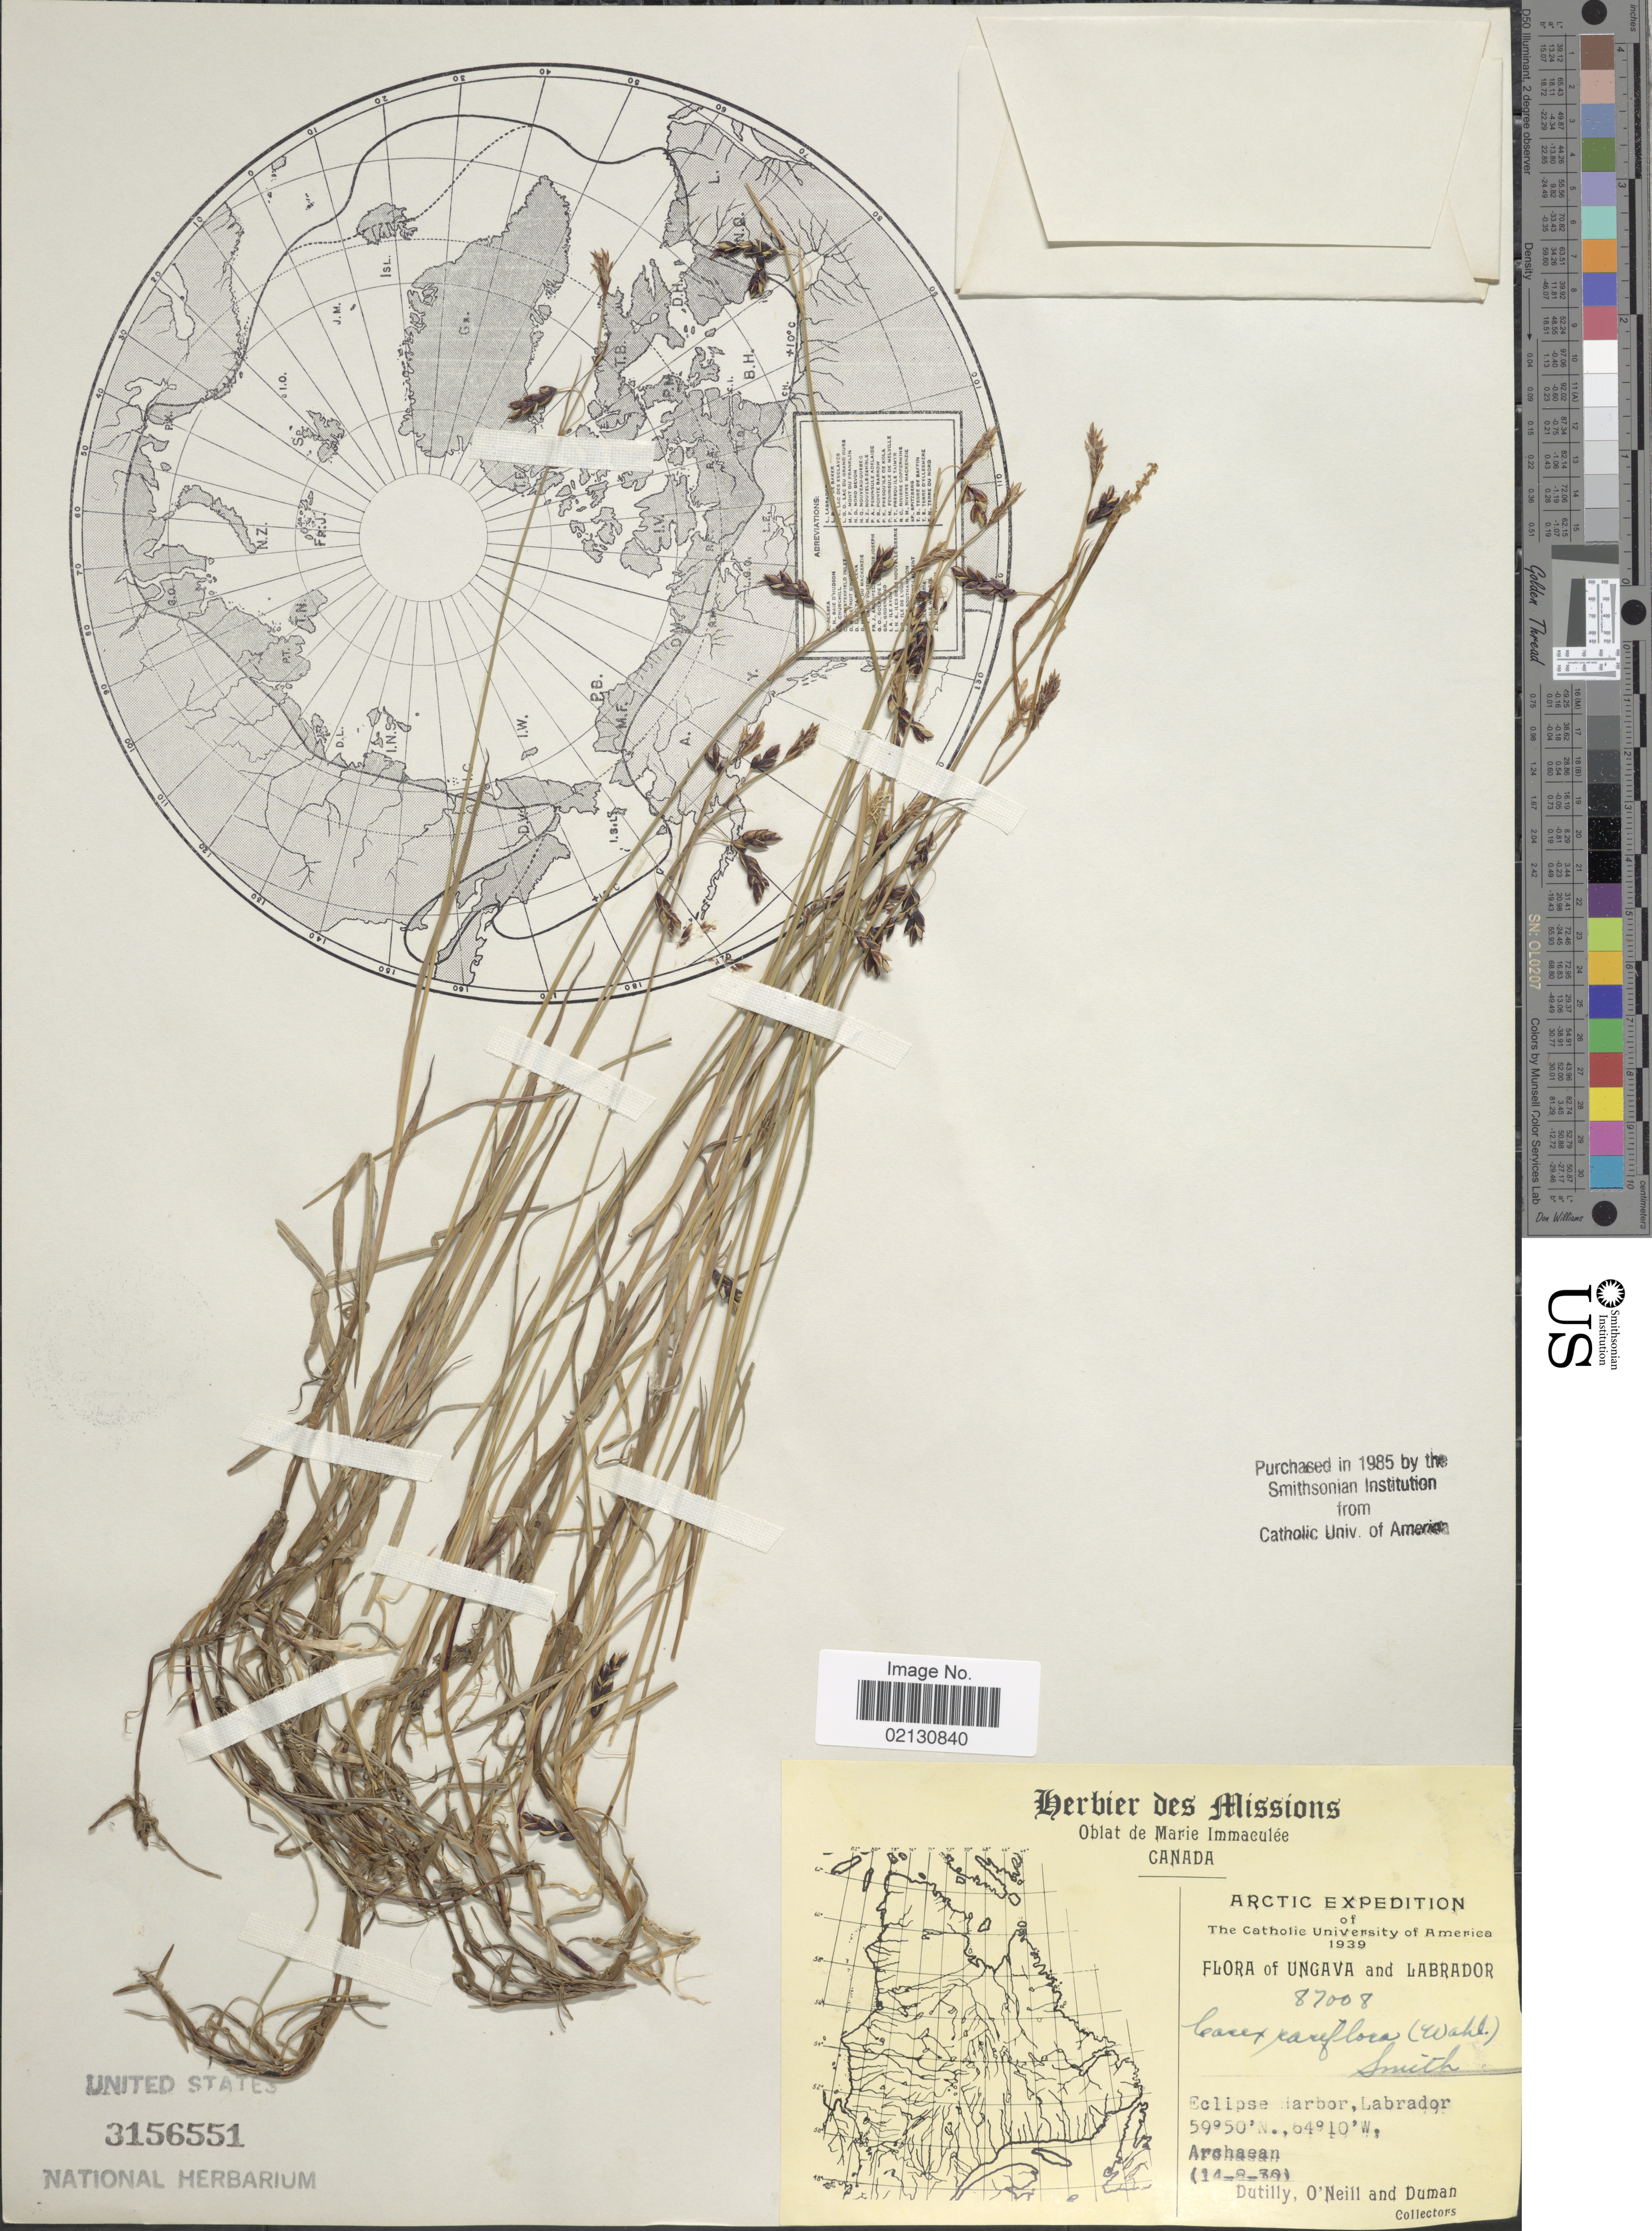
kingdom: Plantae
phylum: Tracheophyta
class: Liliopsida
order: Poales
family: Cyperaceae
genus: Carex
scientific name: Carex rariflora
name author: (Wahlenb.) Sm.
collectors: -. Dutilly, O' Neill & -. Duman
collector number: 87008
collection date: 1939-08-14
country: Canada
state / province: Newfoundland and Labrador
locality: Arctic. Eclipes Harbor, Labrador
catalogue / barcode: US 3156551